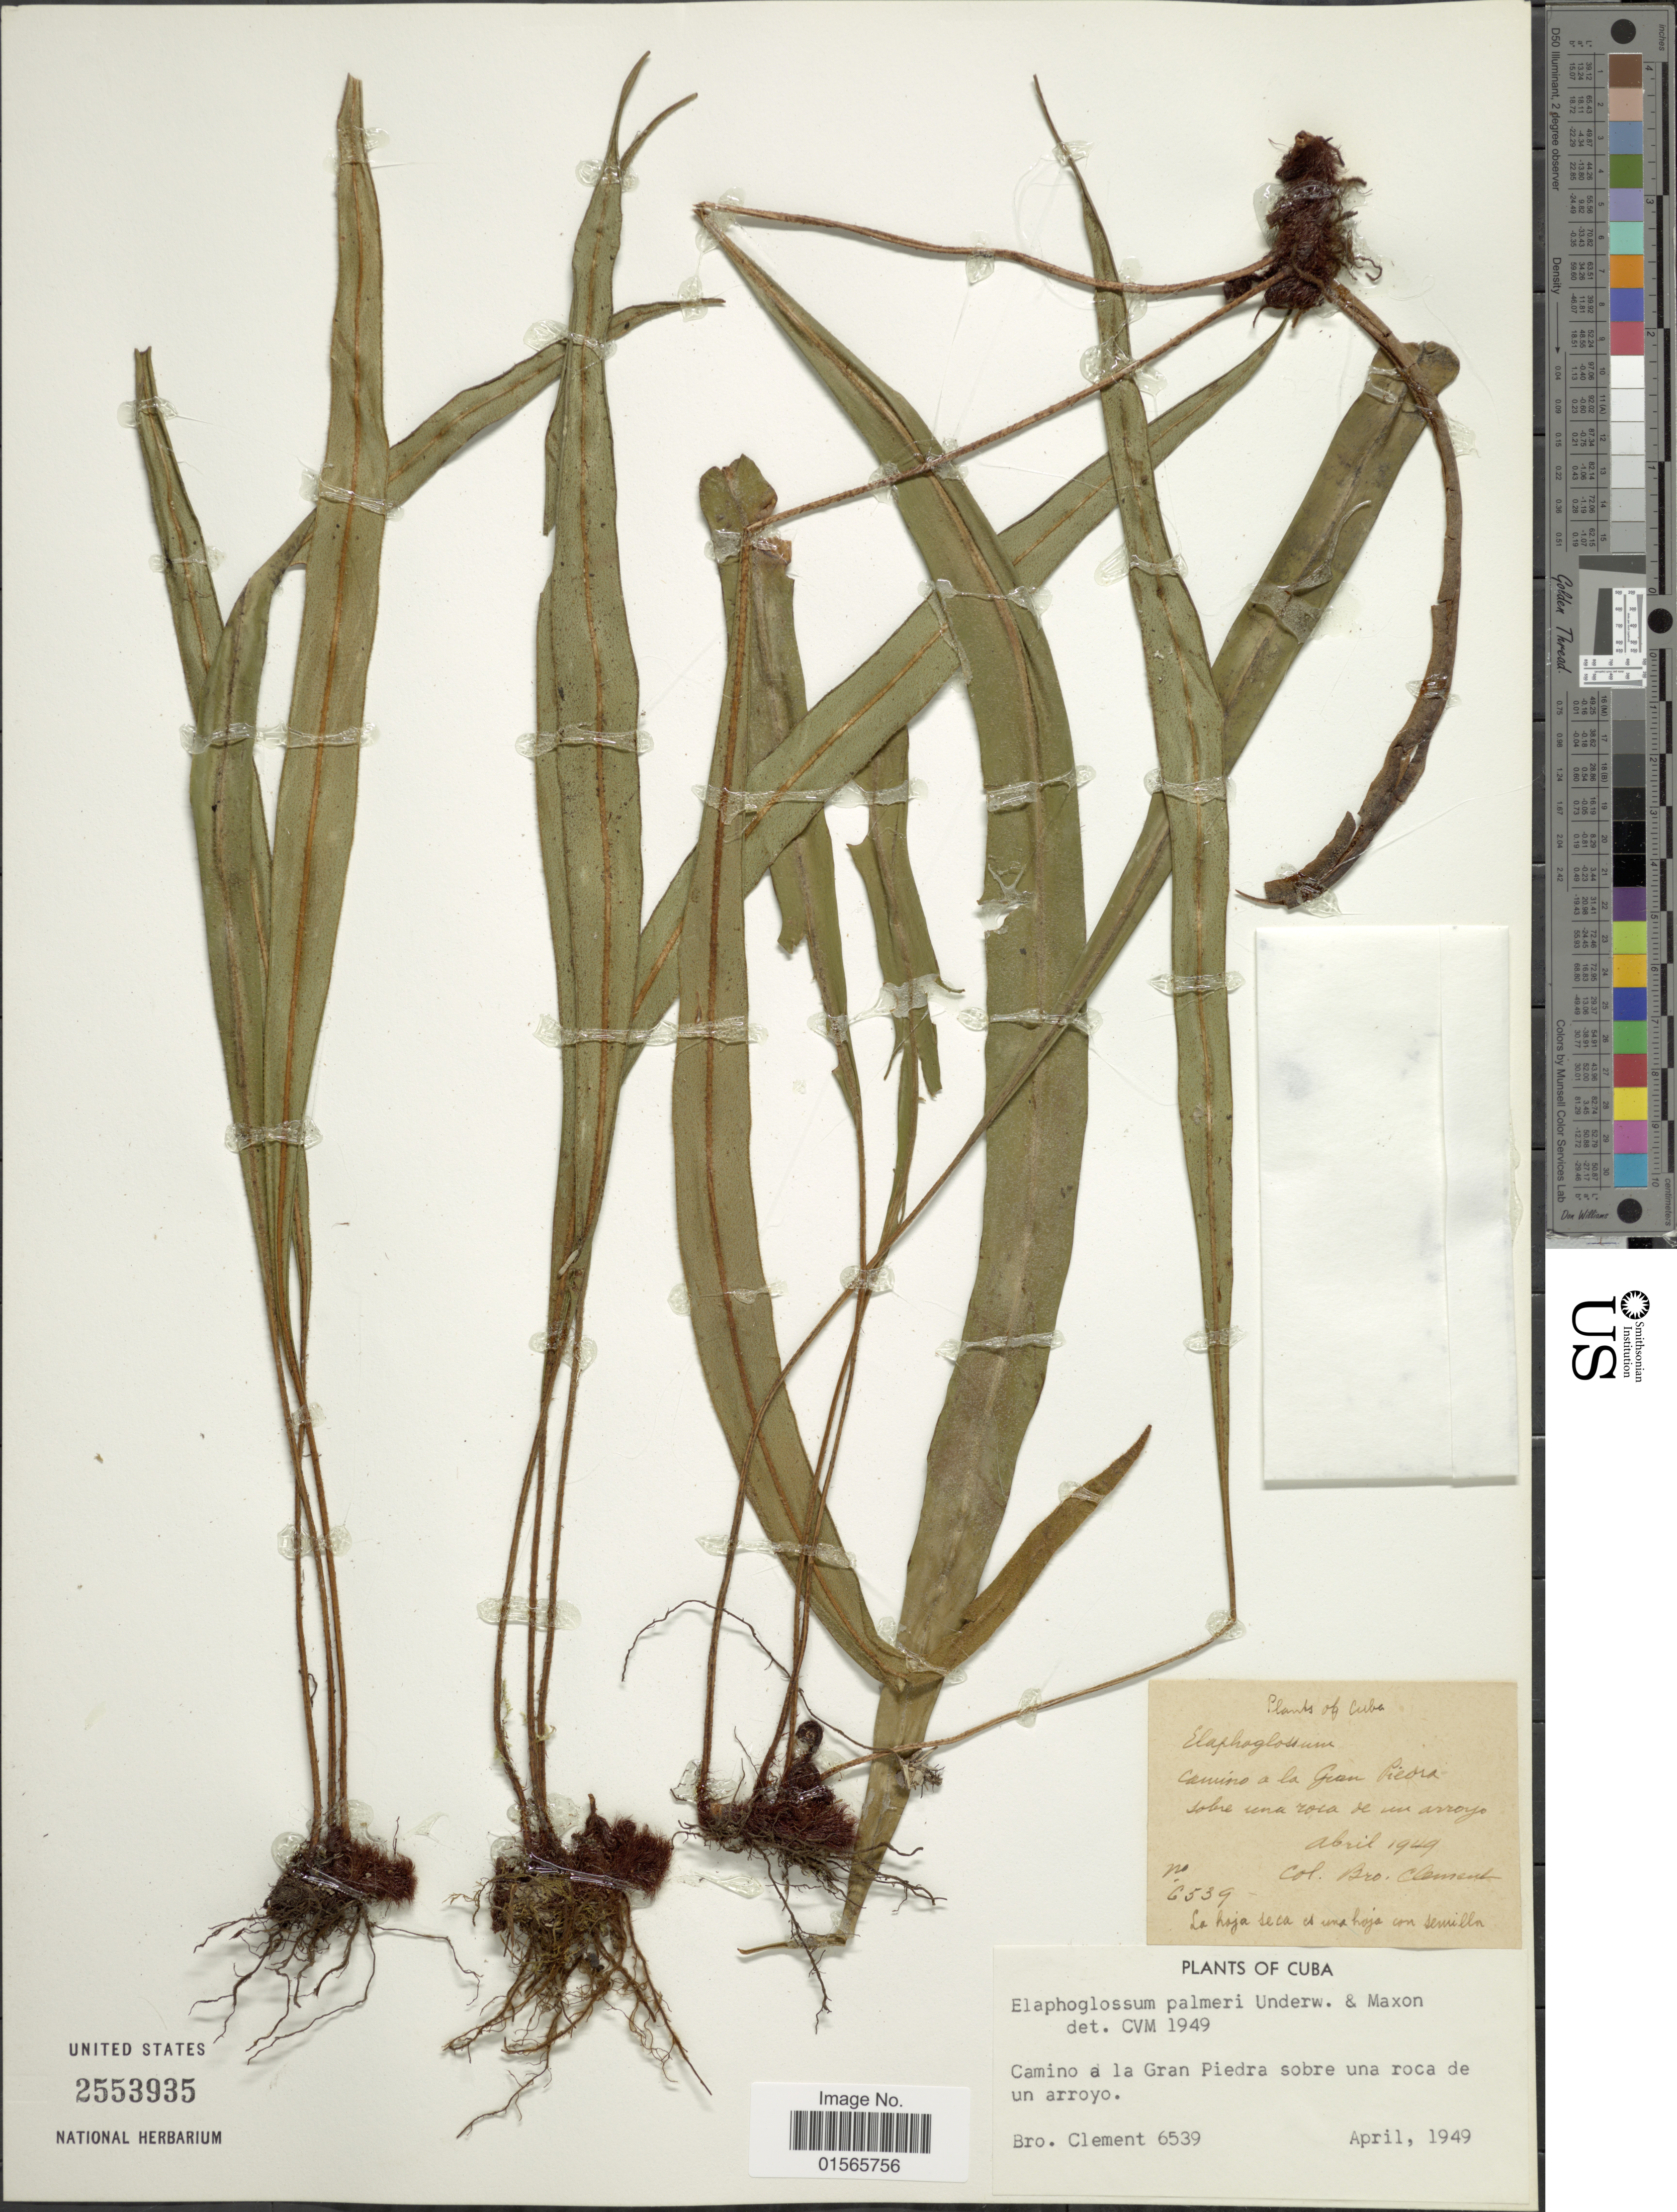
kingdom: Plantae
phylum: Tracheophyta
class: Polypodiopsida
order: Polypodiales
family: Dryopteridaceae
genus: Elaphoglossum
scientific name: Elaphoglossum palmeri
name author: Underw. & Maxon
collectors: B. Clement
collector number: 6539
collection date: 1949-04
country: Cuba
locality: Camino a la Gran Piedra sobre una roca de un arroyo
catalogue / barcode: US 2553935